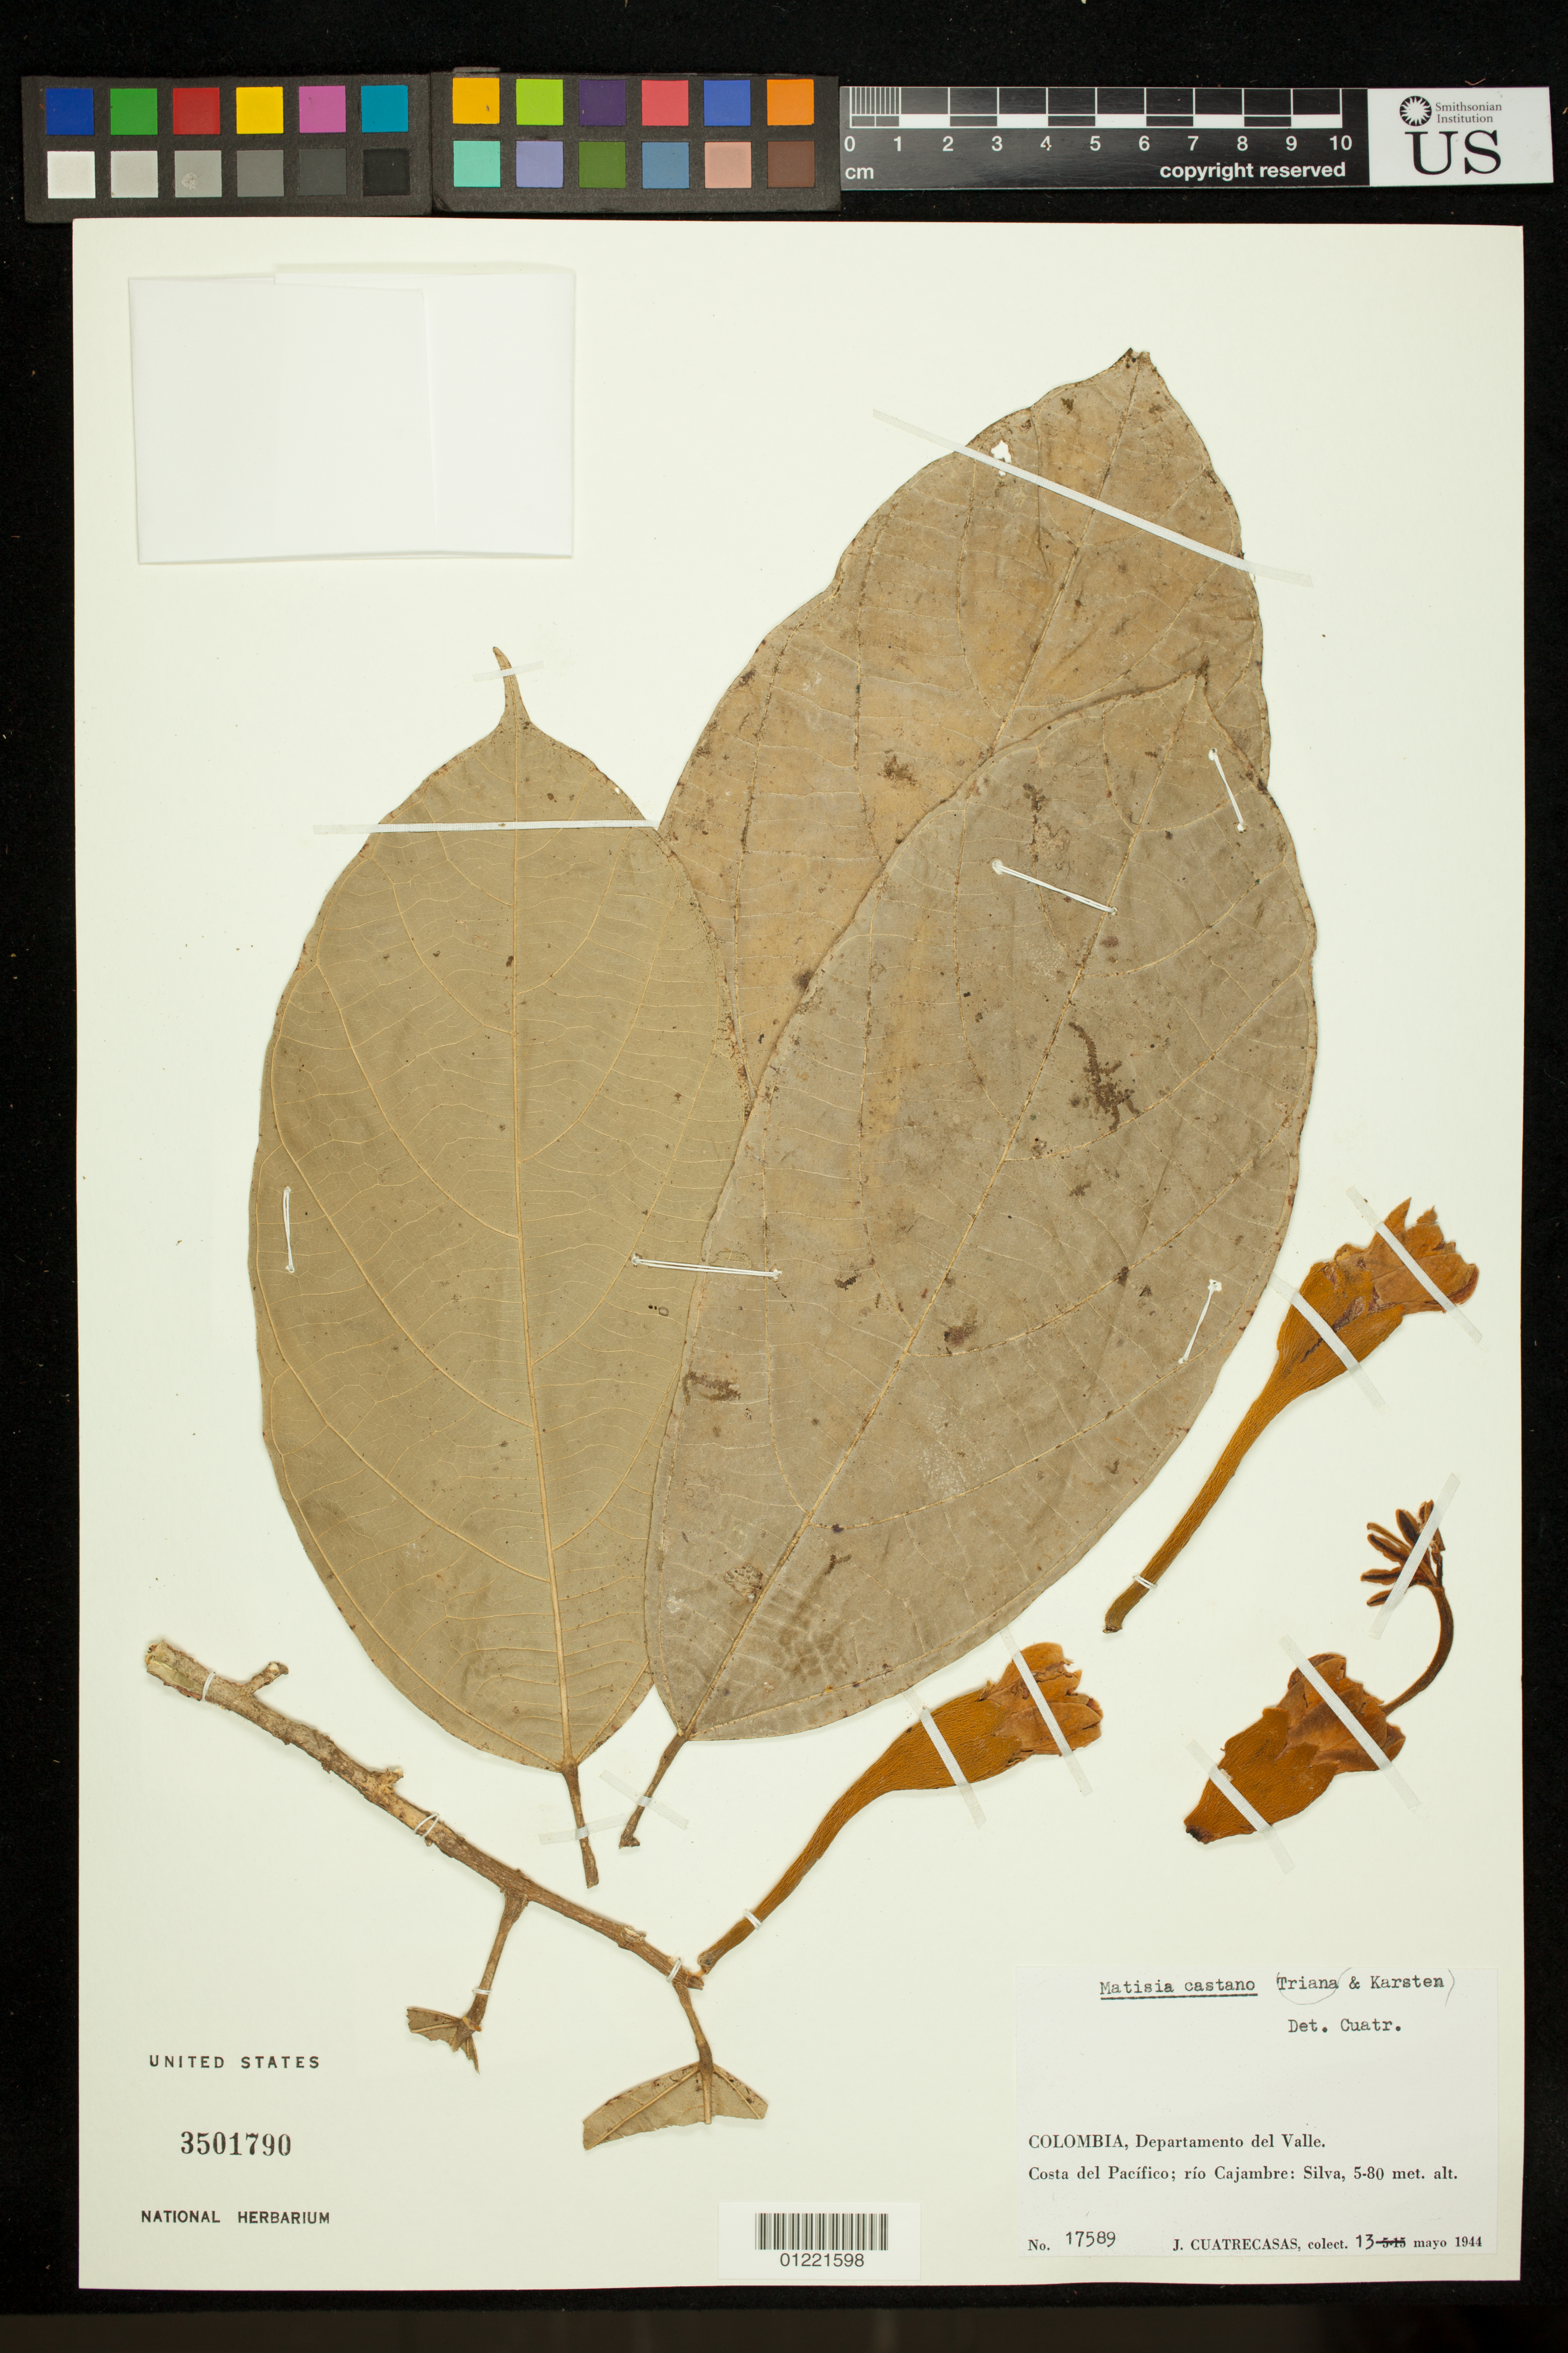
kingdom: Plantae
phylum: Tracheophyta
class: Magnoliopsida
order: Malvales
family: Malvaceae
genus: Matisia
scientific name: Matisia castano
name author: H. Karst. & Triana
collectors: J. Cuatrecasas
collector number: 17589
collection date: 1944-05-13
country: Colombia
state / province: Valle del Cauca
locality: Departamento del Valle. Costa del Pacifico; rio Cajambre: Silva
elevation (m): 5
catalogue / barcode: US 3501790